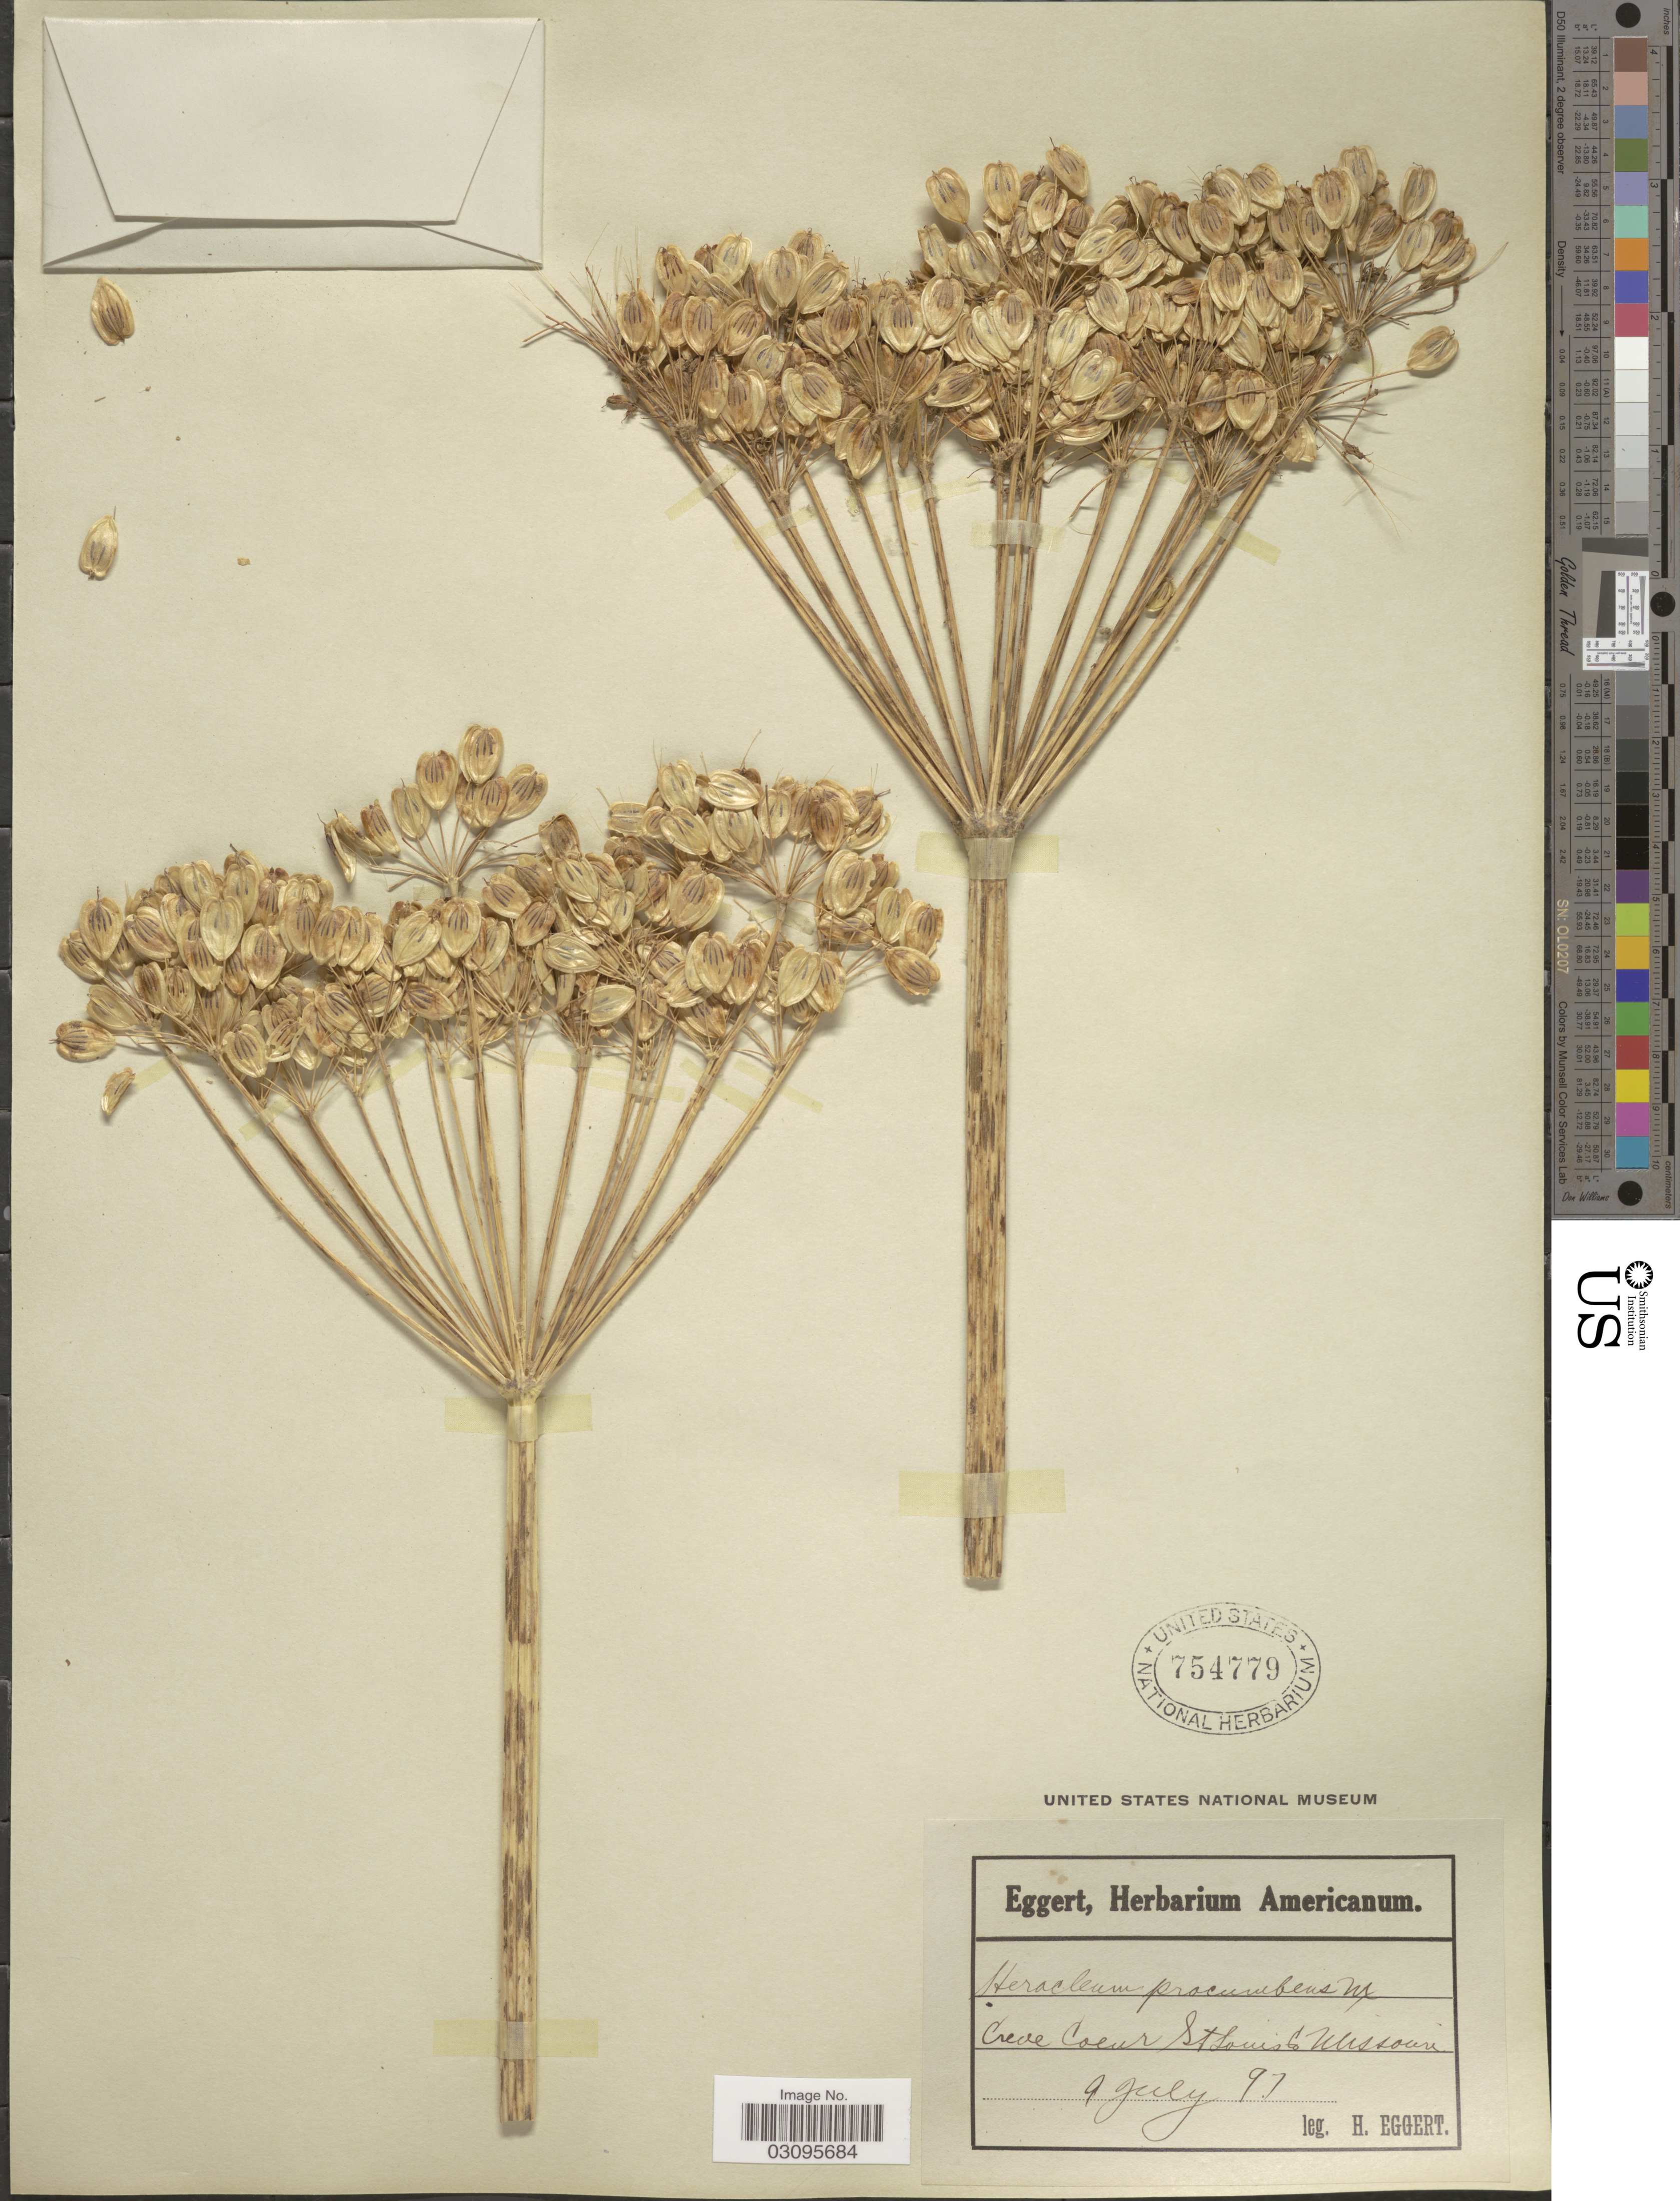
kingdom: Plantae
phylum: Tracheophyta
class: Magnoliopsida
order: Apiales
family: Apiaceae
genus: Heracleum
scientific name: Heracleum lanatum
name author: Michx.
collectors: H. Eggert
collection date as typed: Transcribed d/m/y: 9/7/97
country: United States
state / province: Missouri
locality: Creve Coeur, St. Louis Co.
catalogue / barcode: US 754779